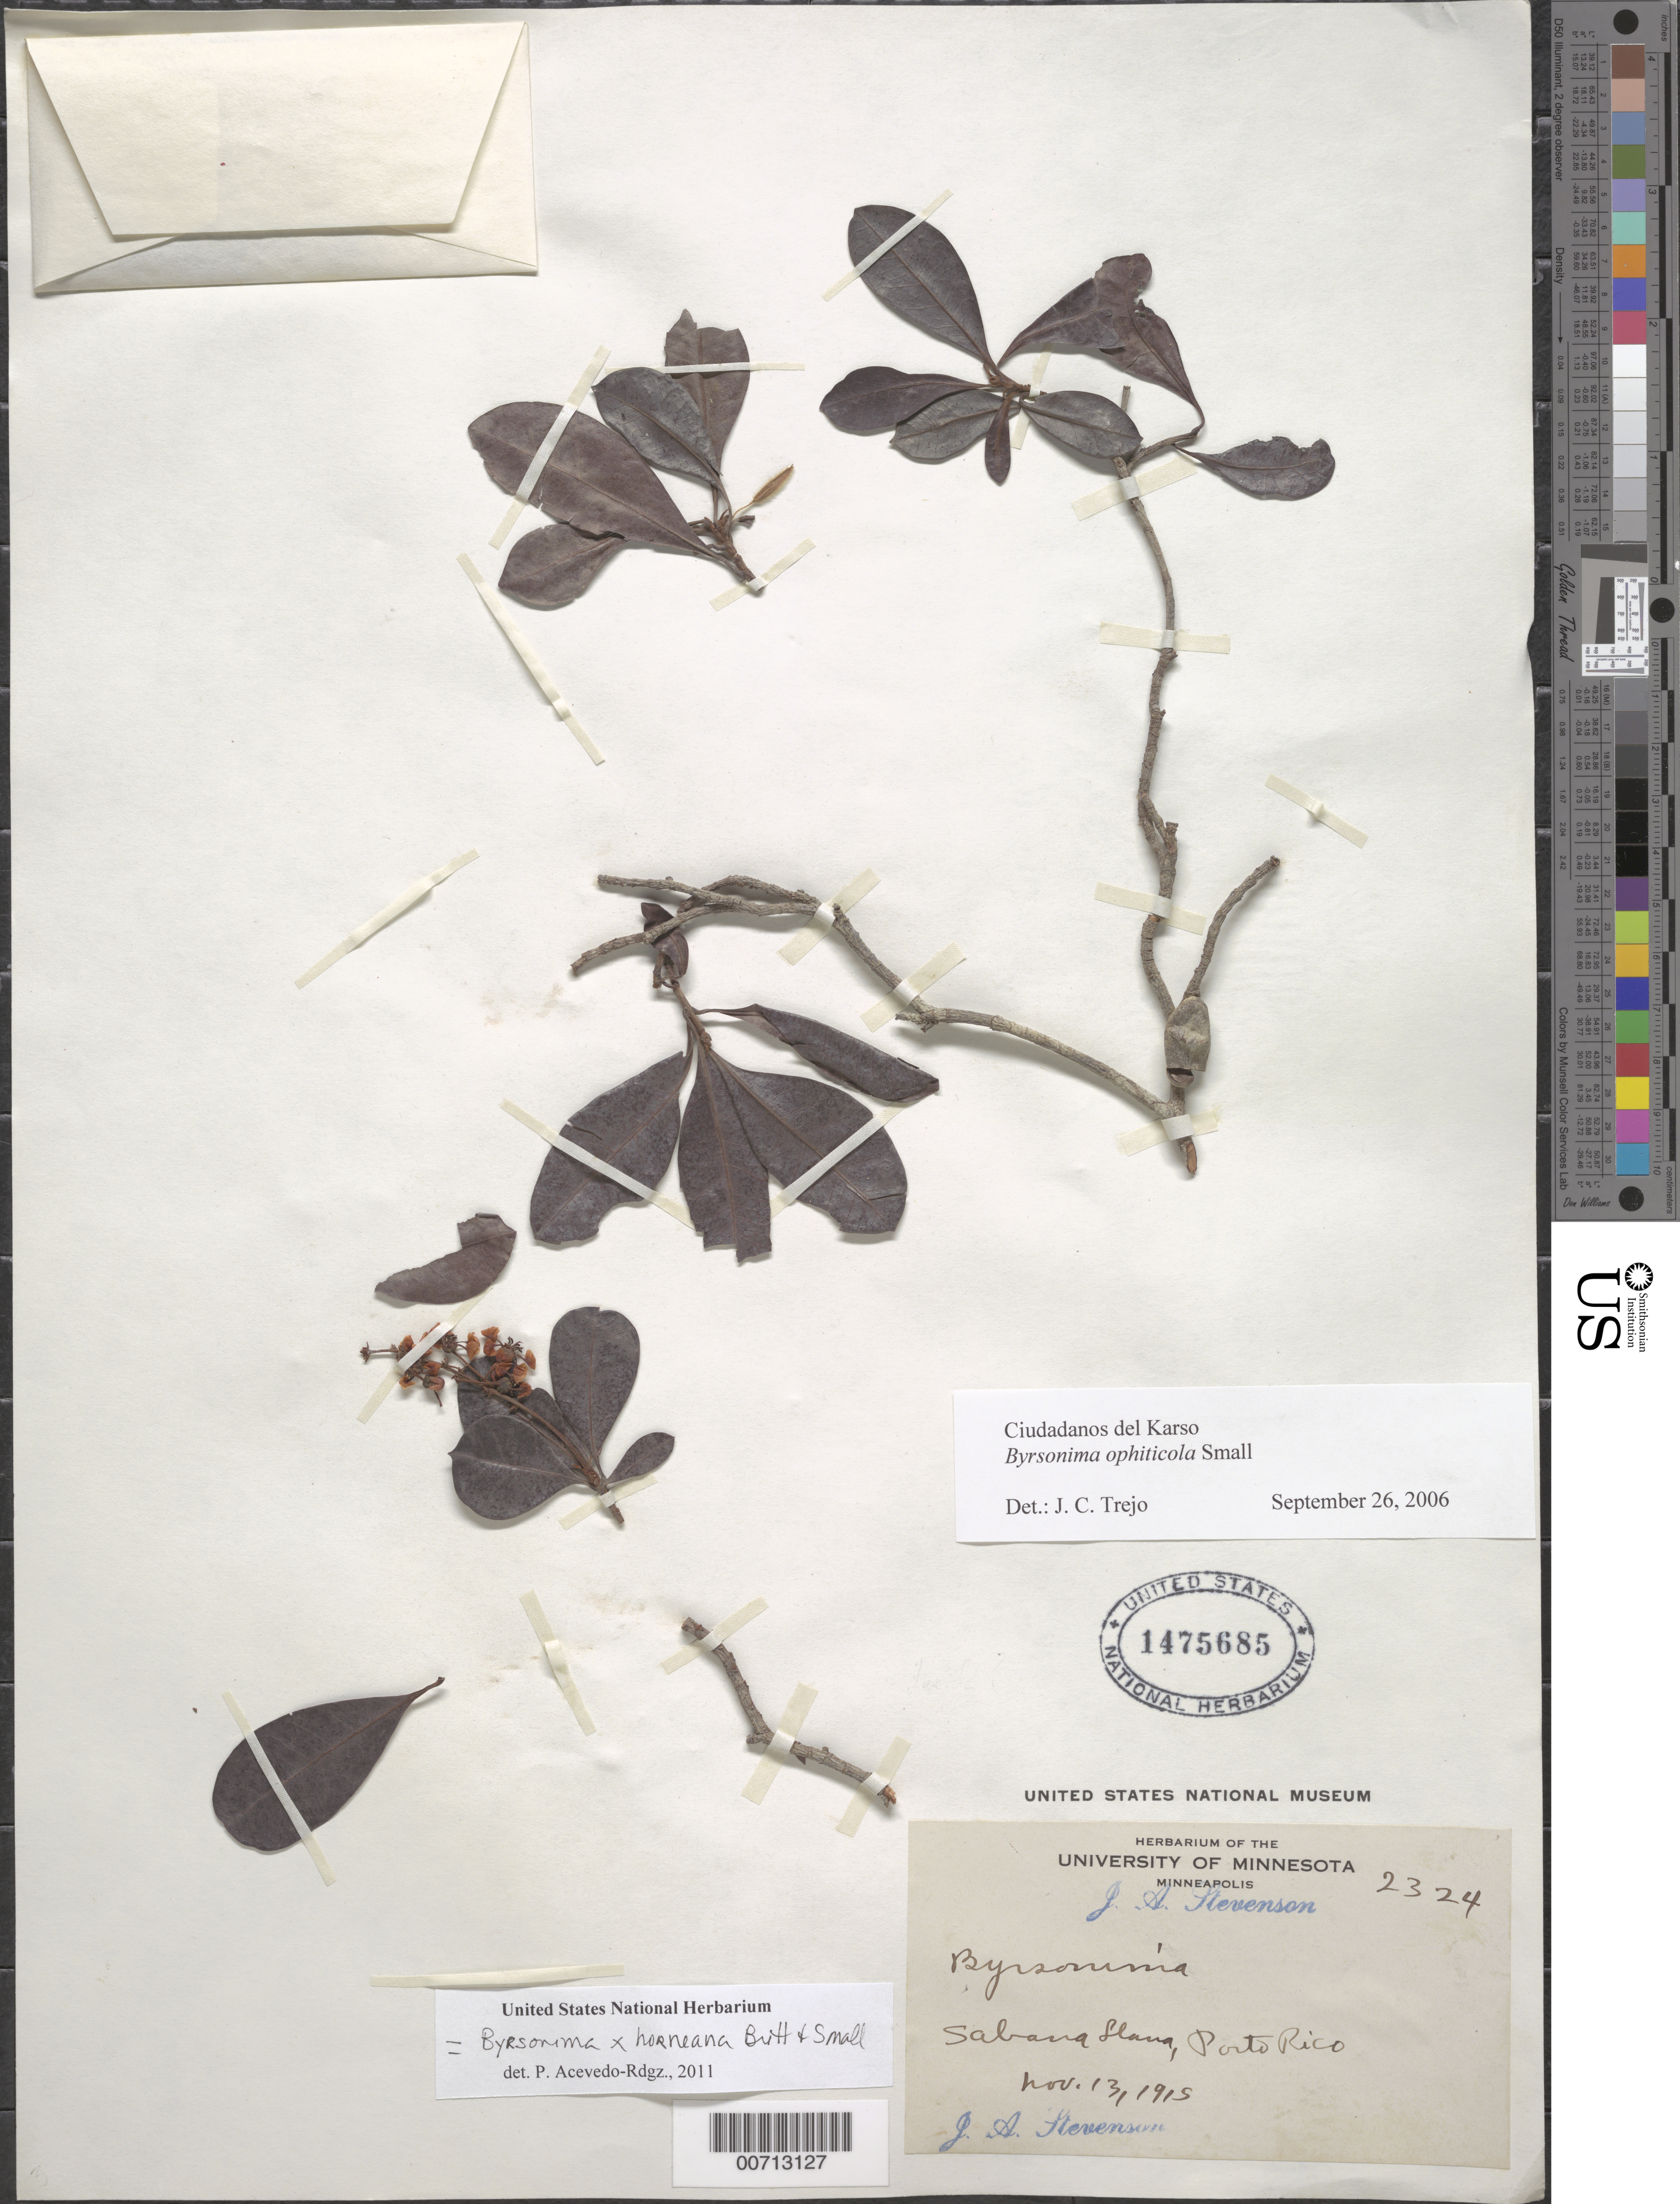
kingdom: Plantae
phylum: Tracheophyta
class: Magnoliopsida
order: Malpighiales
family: Malpighiaceae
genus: Byrsonima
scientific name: Byrsonima sp.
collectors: J. Stevenson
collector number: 2324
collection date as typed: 13 Nov 1915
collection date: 1915-11-13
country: Puerto Rico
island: Greater Antilles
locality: Sabana Llana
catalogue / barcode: US 1475685